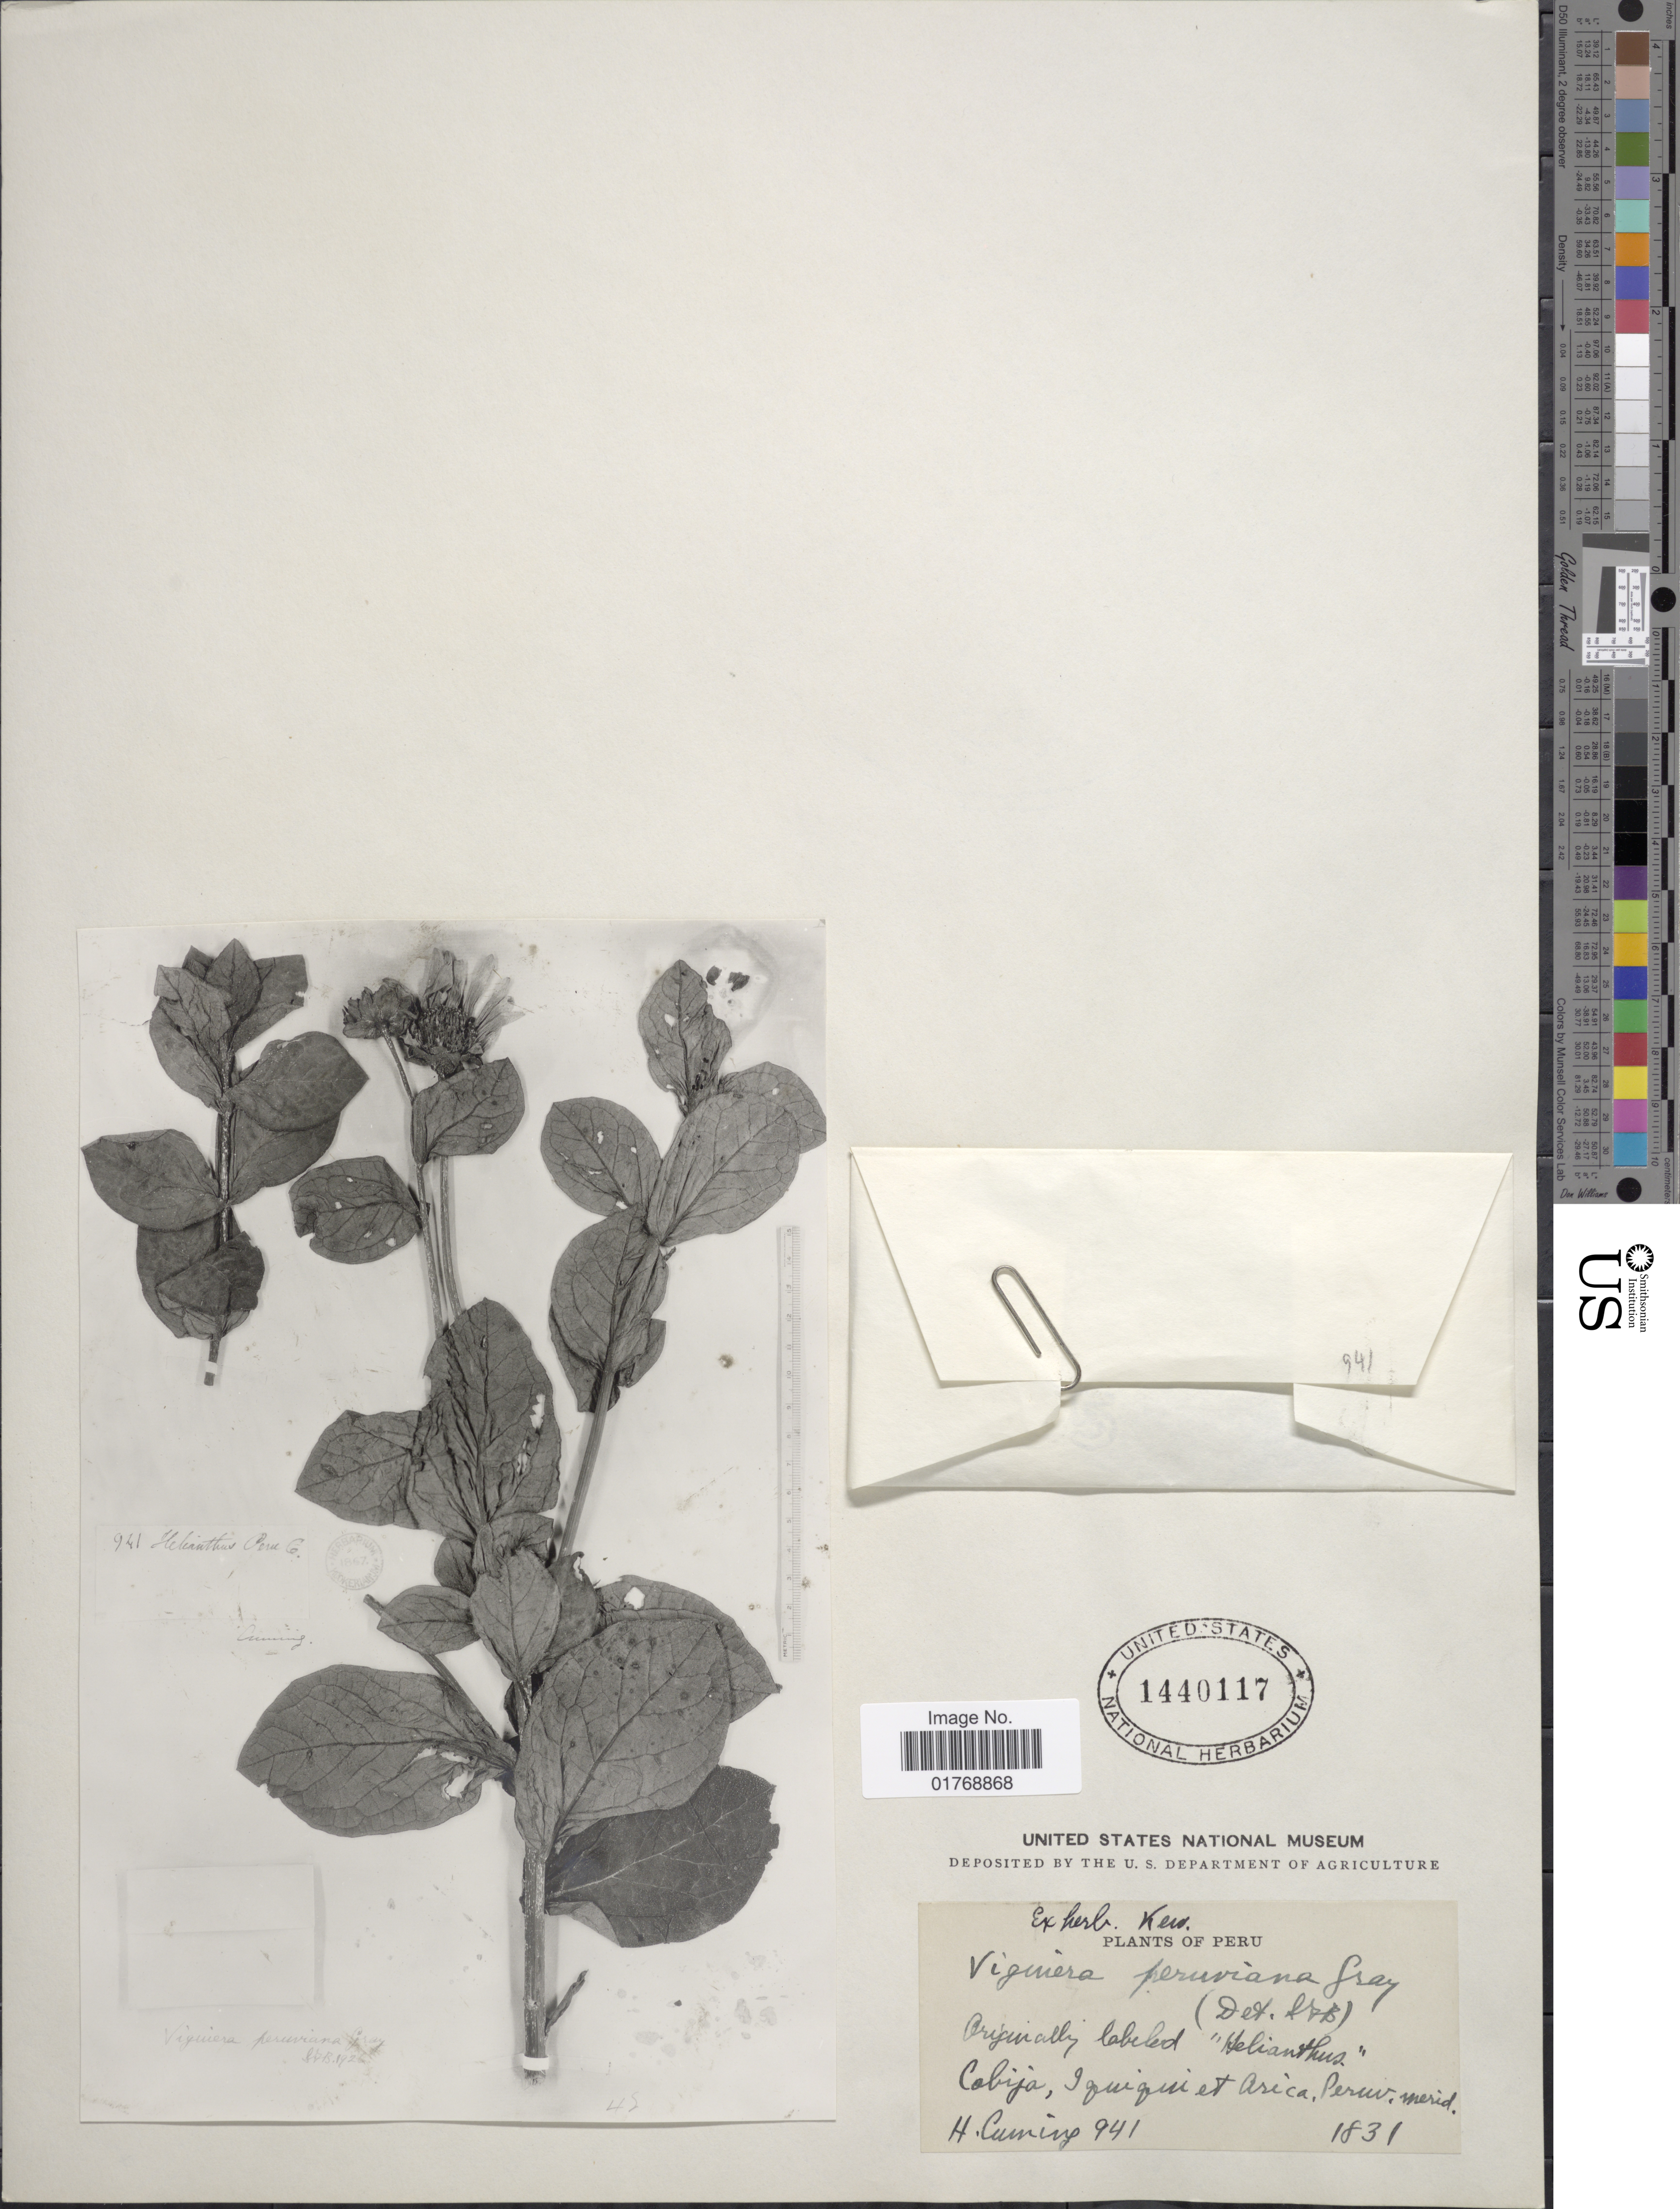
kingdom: Plantae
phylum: Tracheophyta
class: Magnoliopsida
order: Asterales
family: Asteraceae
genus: Viguiera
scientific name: Viguiera peruviana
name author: A. Gray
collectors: H. Cuming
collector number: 941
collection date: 1831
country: Chile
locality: Cabija, Iquiqui et Arica, Peruv. merid.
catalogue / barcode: US 1440117